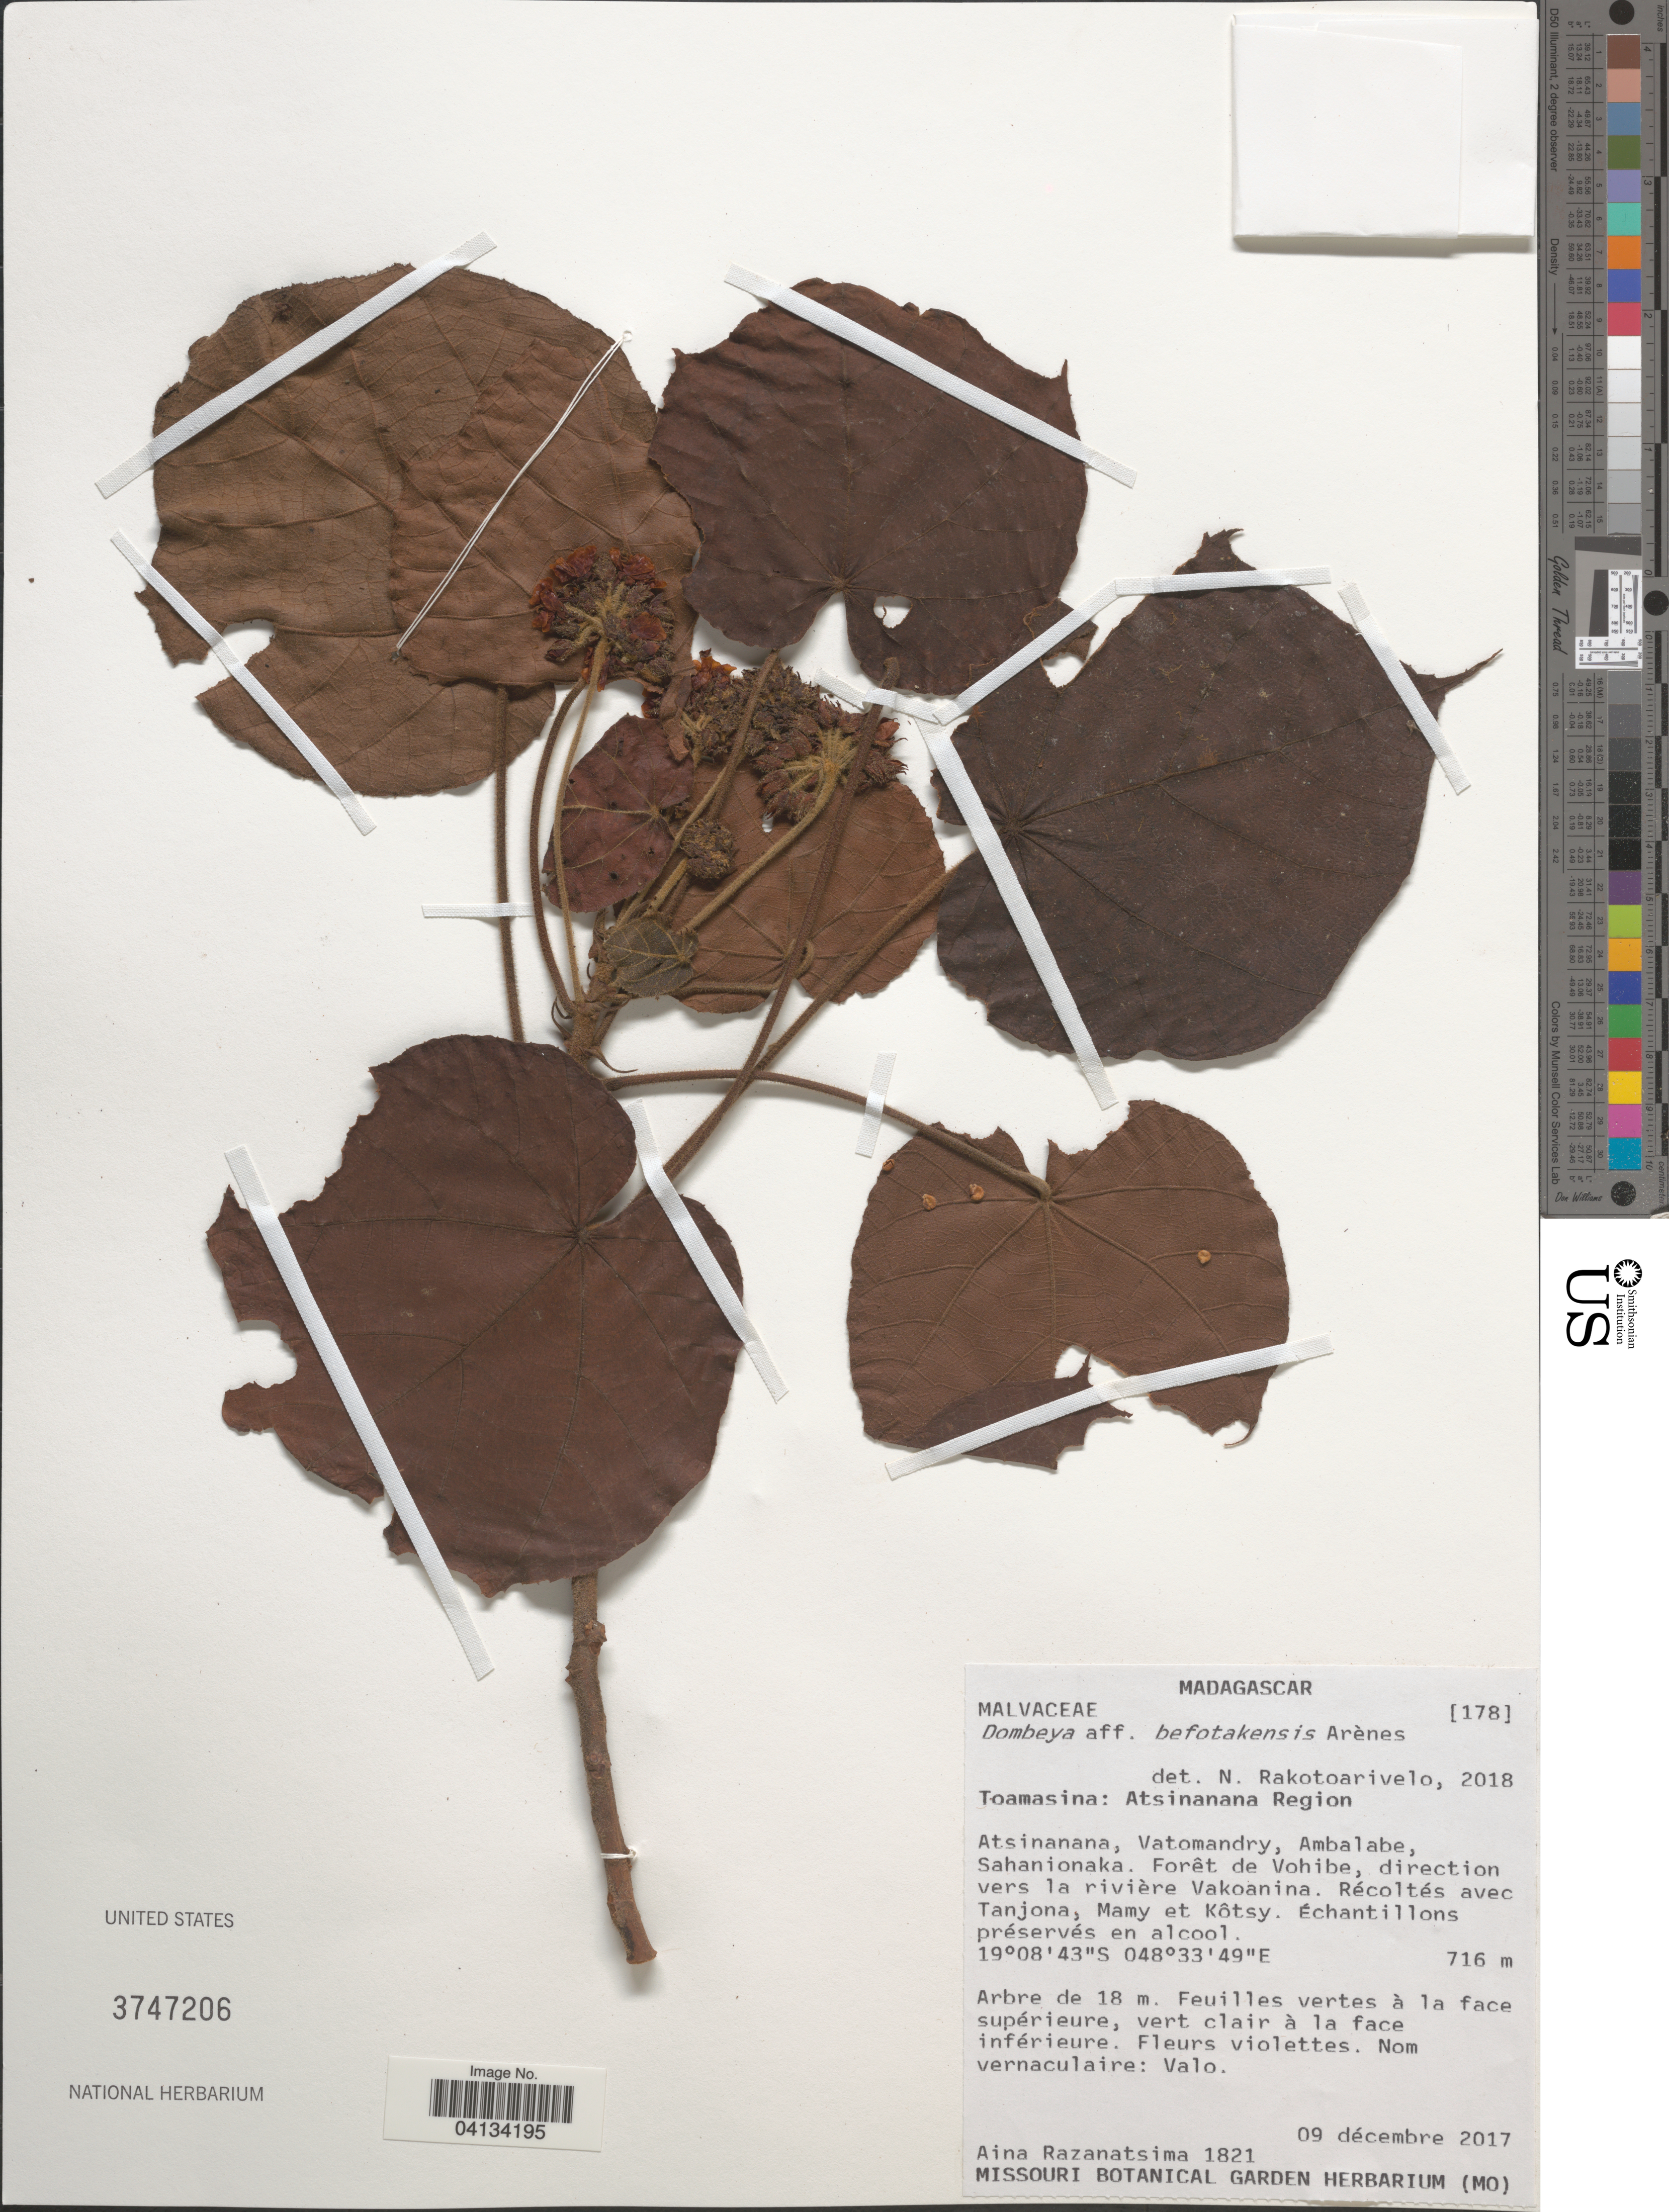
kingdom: Plantae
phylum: Tracheophyta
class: Magnoliopsida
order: Malvales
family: Malvaceae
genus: Dombeya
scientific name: Dombeya befotakensis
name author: Arènes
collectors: A. Razanatsima, Tanjona, Mamy & Kôtsy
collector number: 1821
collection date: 2017-12-09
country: Madagascar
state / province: Atsinanana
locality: Atsinanana Region. Atsinanana, Vatomandry, Ambalabe, Sahanionaka. Forêt de Vohibe, direction vers la rivière Vakoanina.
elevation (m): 716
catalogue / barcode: US 3747206